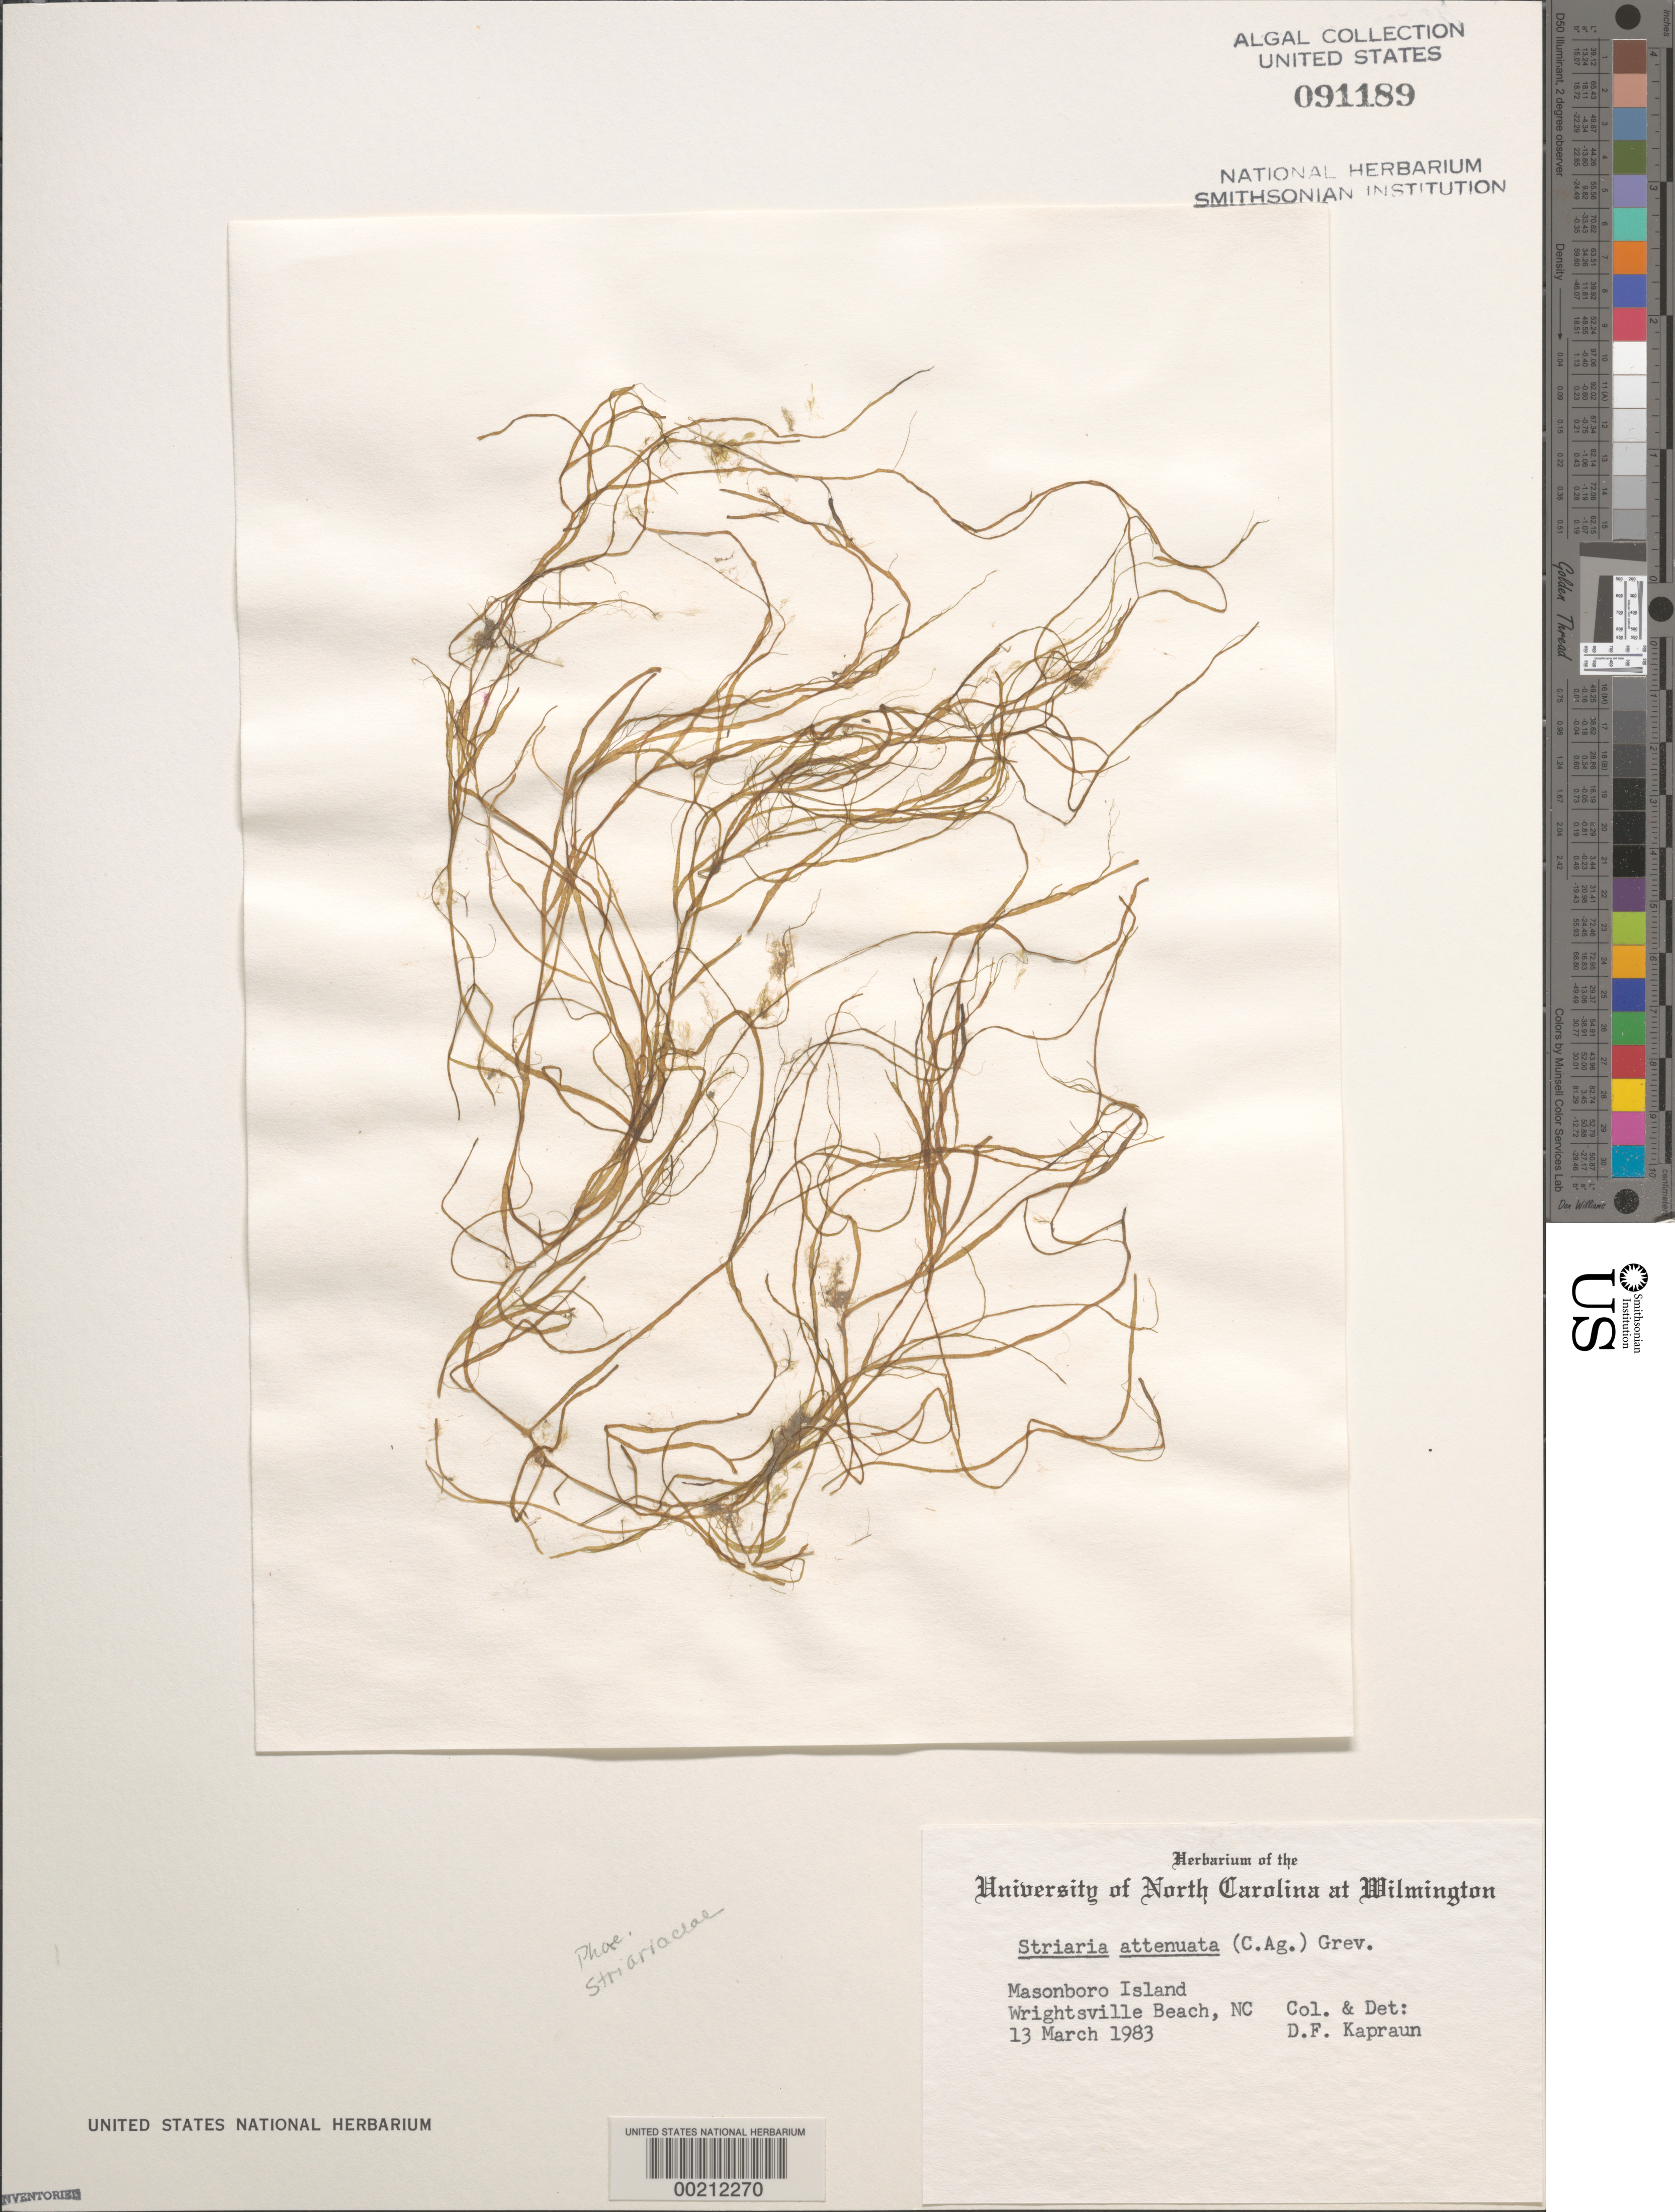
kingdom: Chromista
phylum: Ochrophyta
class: Phaeophyceae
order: Dictyosiphonales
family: Striariaceae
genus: Striaria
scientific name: Striaria attenuata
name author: (Grev.) Grev.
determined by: Kapraun, D. F.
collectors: D. F. Kapraun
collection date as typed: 13 Mar 1983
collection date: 1983-03-13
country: United States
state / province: North Carolina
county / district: New Hanover County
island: Masonboro Island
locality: Wrightsville Beach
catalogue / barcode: US 91189